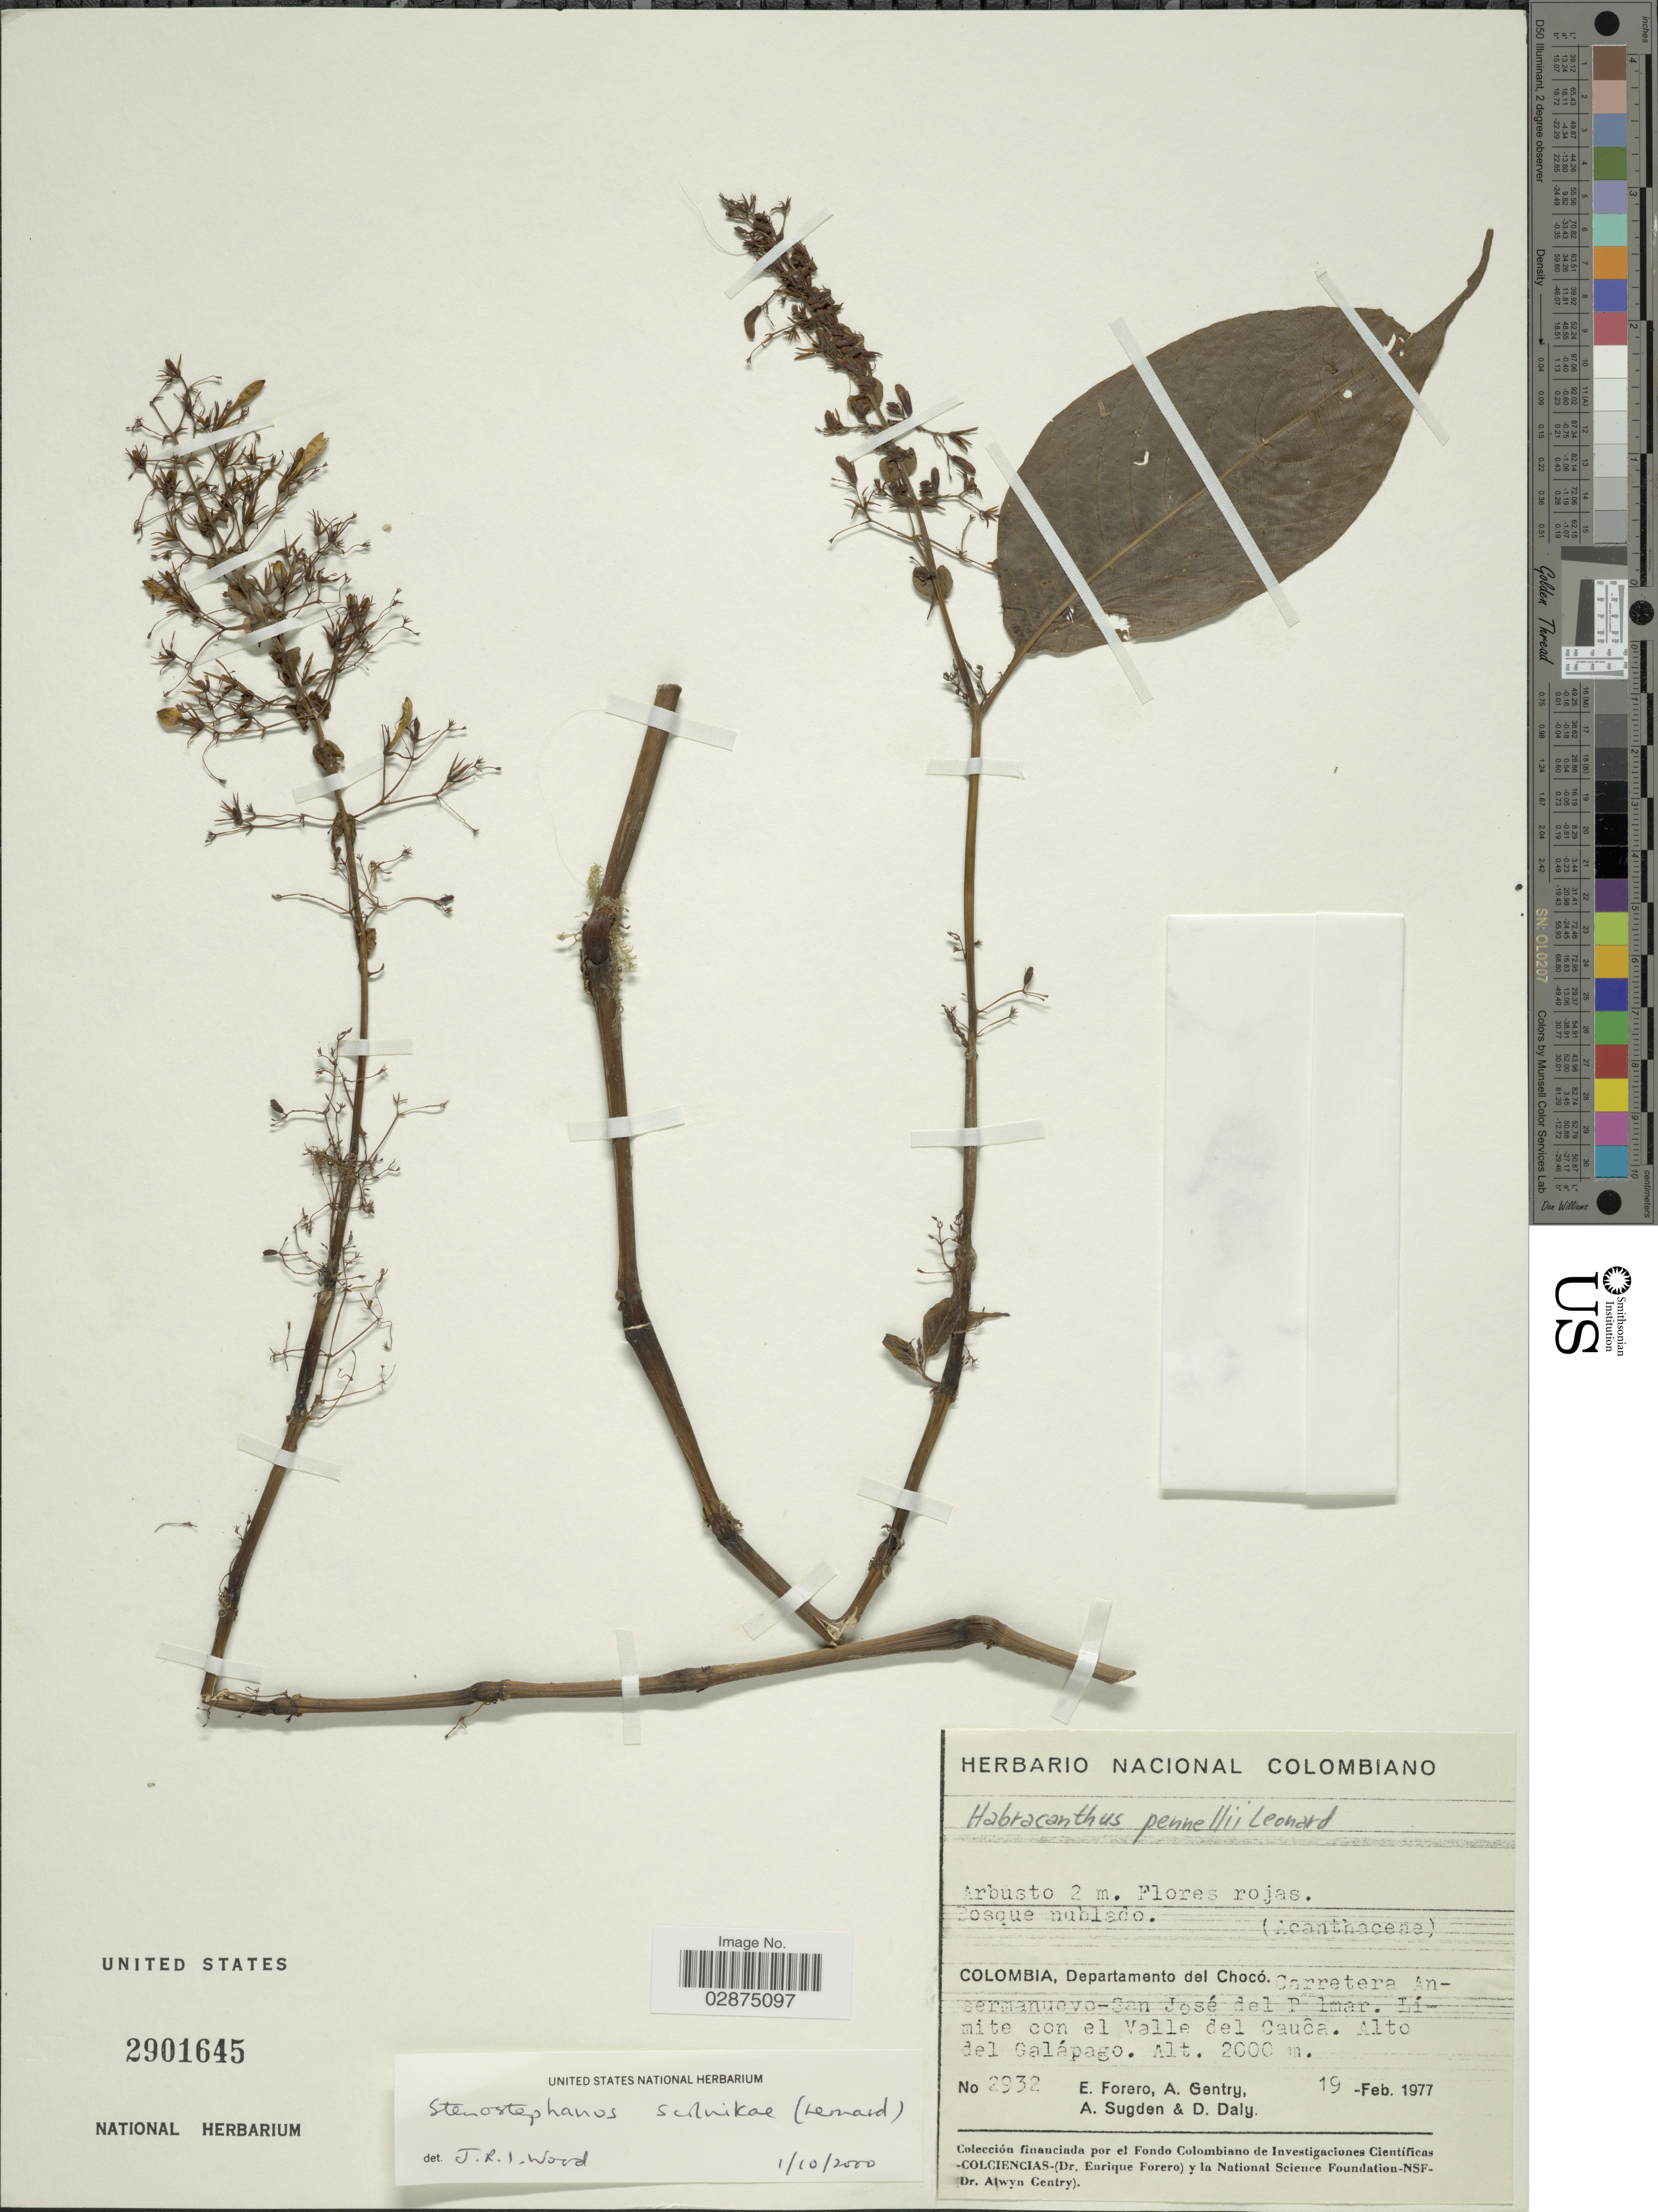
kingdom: Plantae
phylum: Tracheophyta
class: Magnoliopsida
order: Lamiales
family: Acanthaceae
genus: Habracanthus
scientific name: Habracanthus scolnikae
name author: Leonard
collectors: E. Forero, A. H. Gentry, A. Sugden & D. C. Daly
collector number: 2932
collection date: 1977-02-19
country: Colombia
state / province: Chocó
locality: Departamento del Chocó. Carretera Ansermanuevo-San José del Palmar. Limite con el Valle del Cauca. Alto del Galápago.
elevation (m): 2000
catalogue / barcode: US 2901645